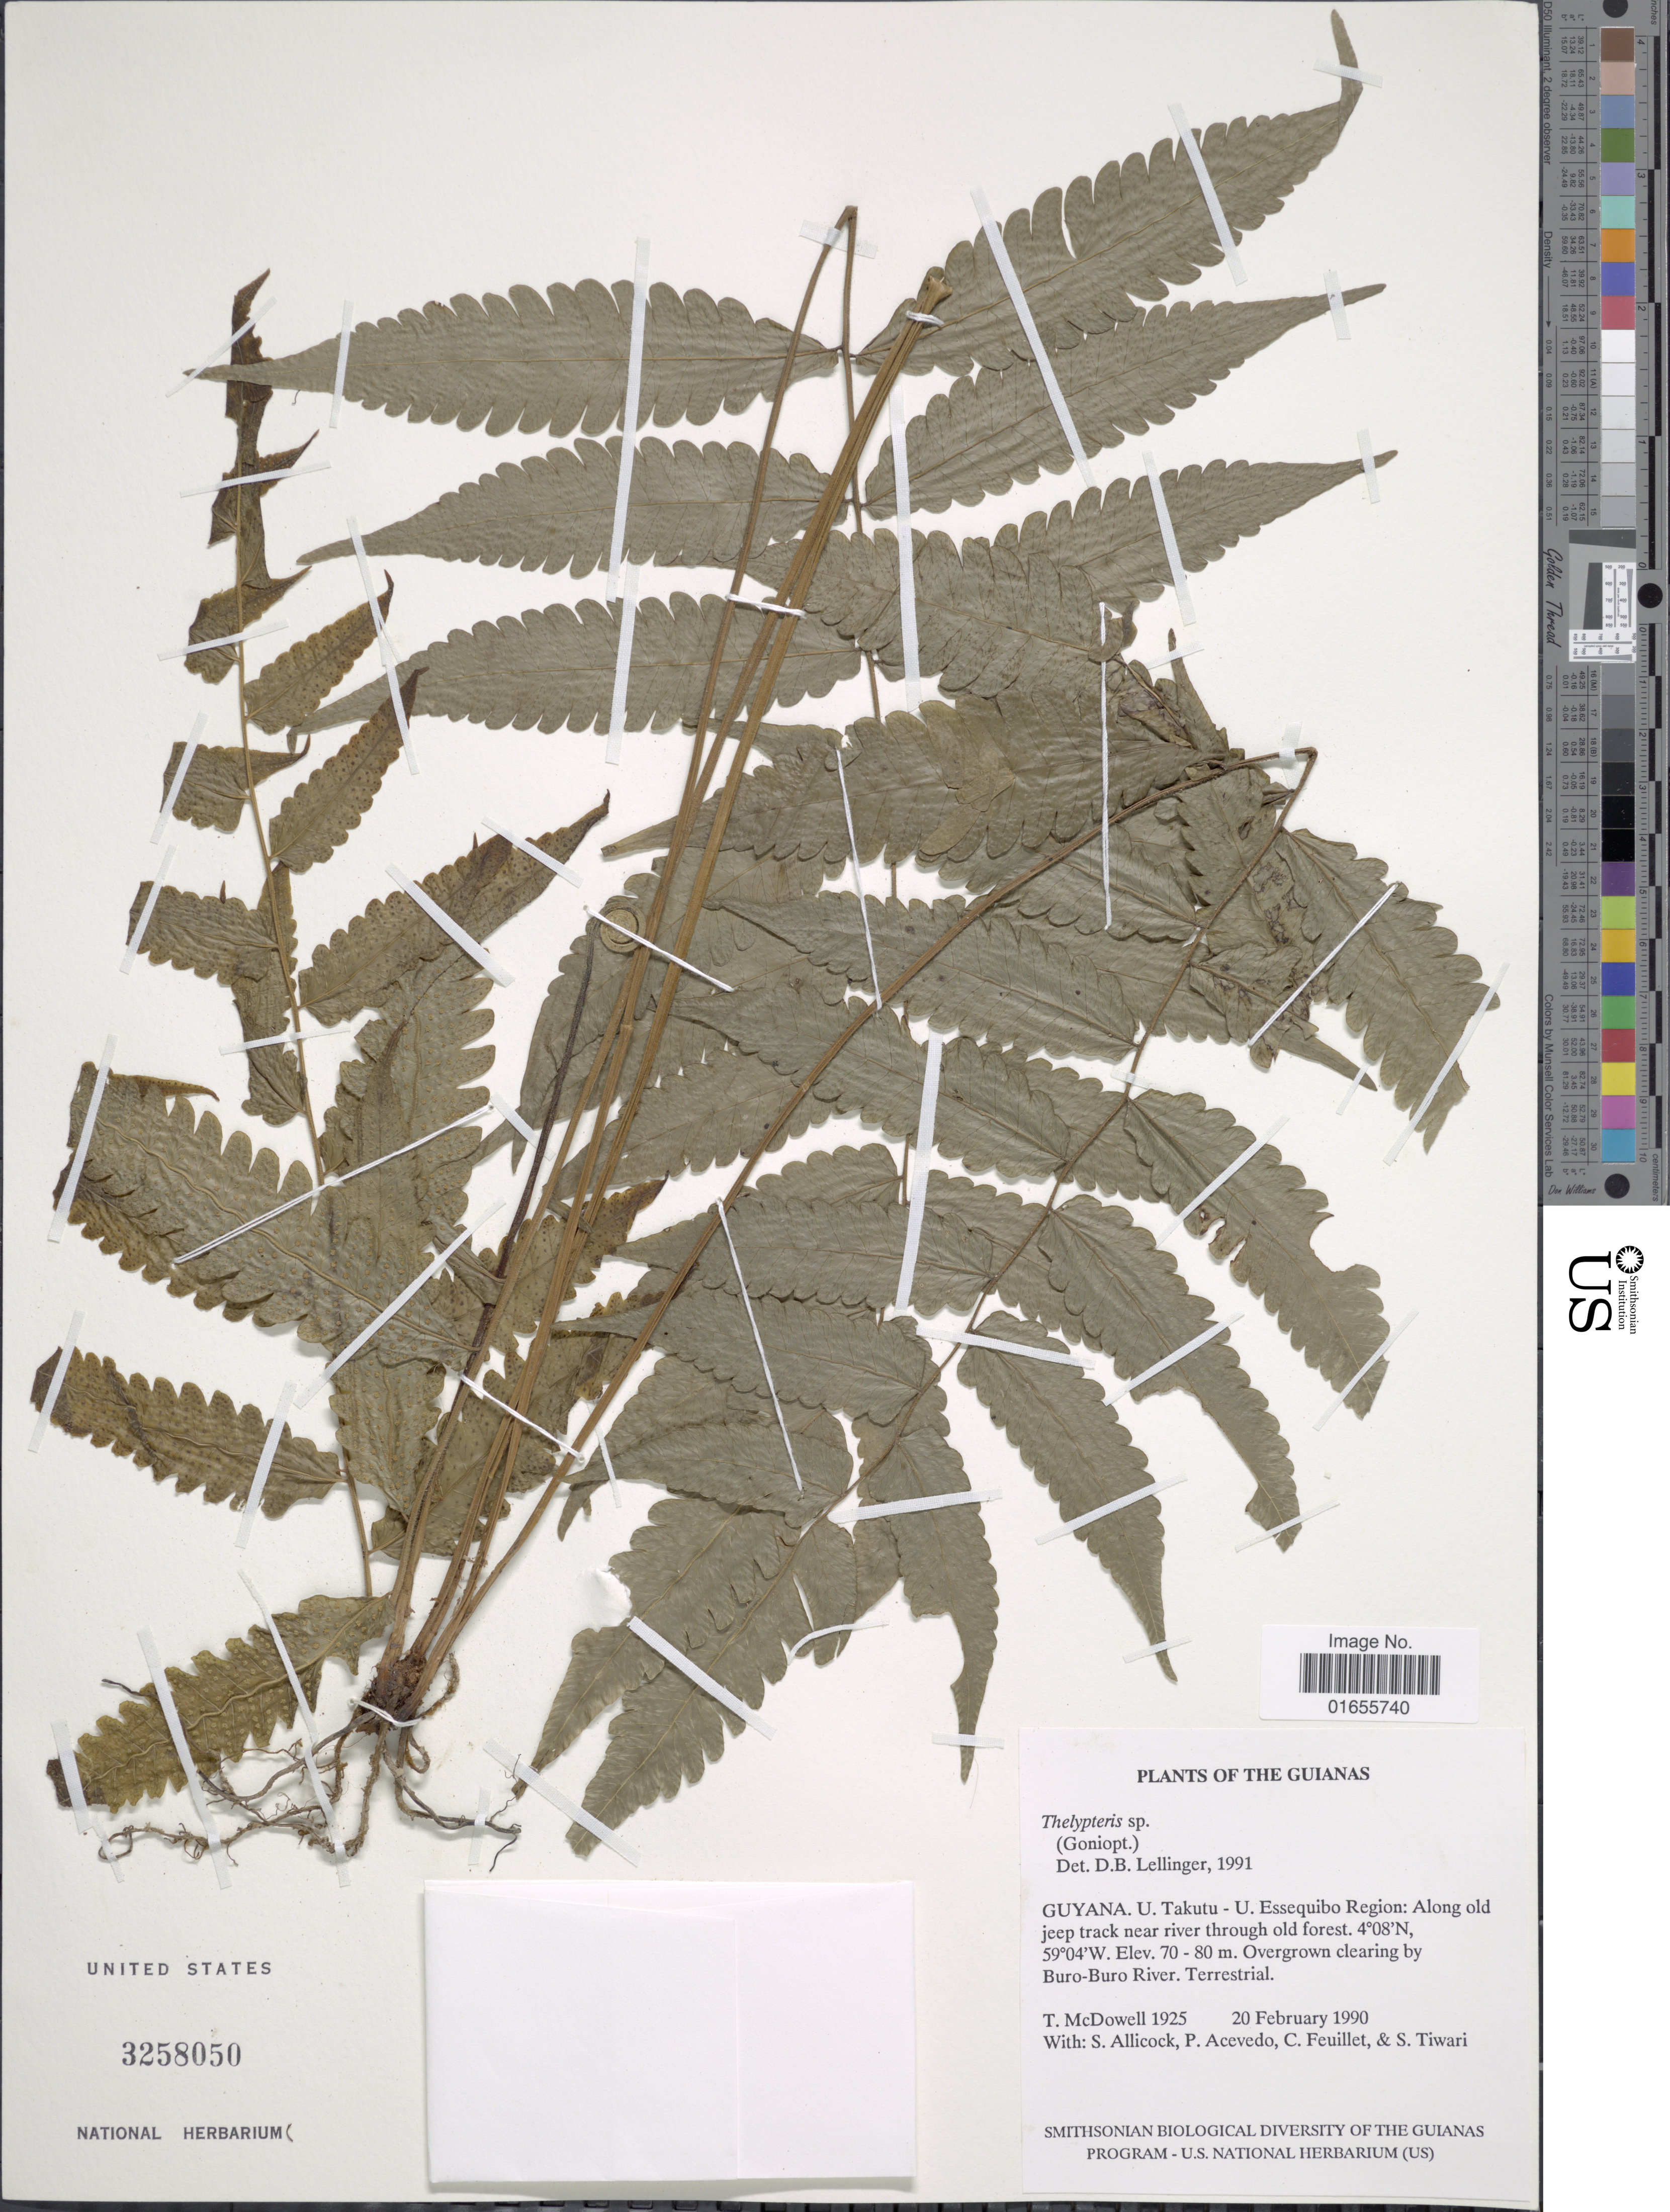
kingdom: Plantae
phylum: Tracheophyta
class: Polypodiopsida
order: Polypodiales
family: Thelypteridaceae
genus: Goniopteris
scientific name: Goniopteris sp.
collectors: T. McDowell, S. Allicock, P. Acevedo-Rodr., C. Feullet & S. Tiwari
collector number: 1925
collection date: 1990-02-20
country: Guyana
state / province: U. Takutu-U. Essequibo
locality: Along old jeep trak near river through old forest. Overgrown clearing by Buro - Buro River. Terrestrial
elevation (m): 70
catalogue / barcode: US 3258050